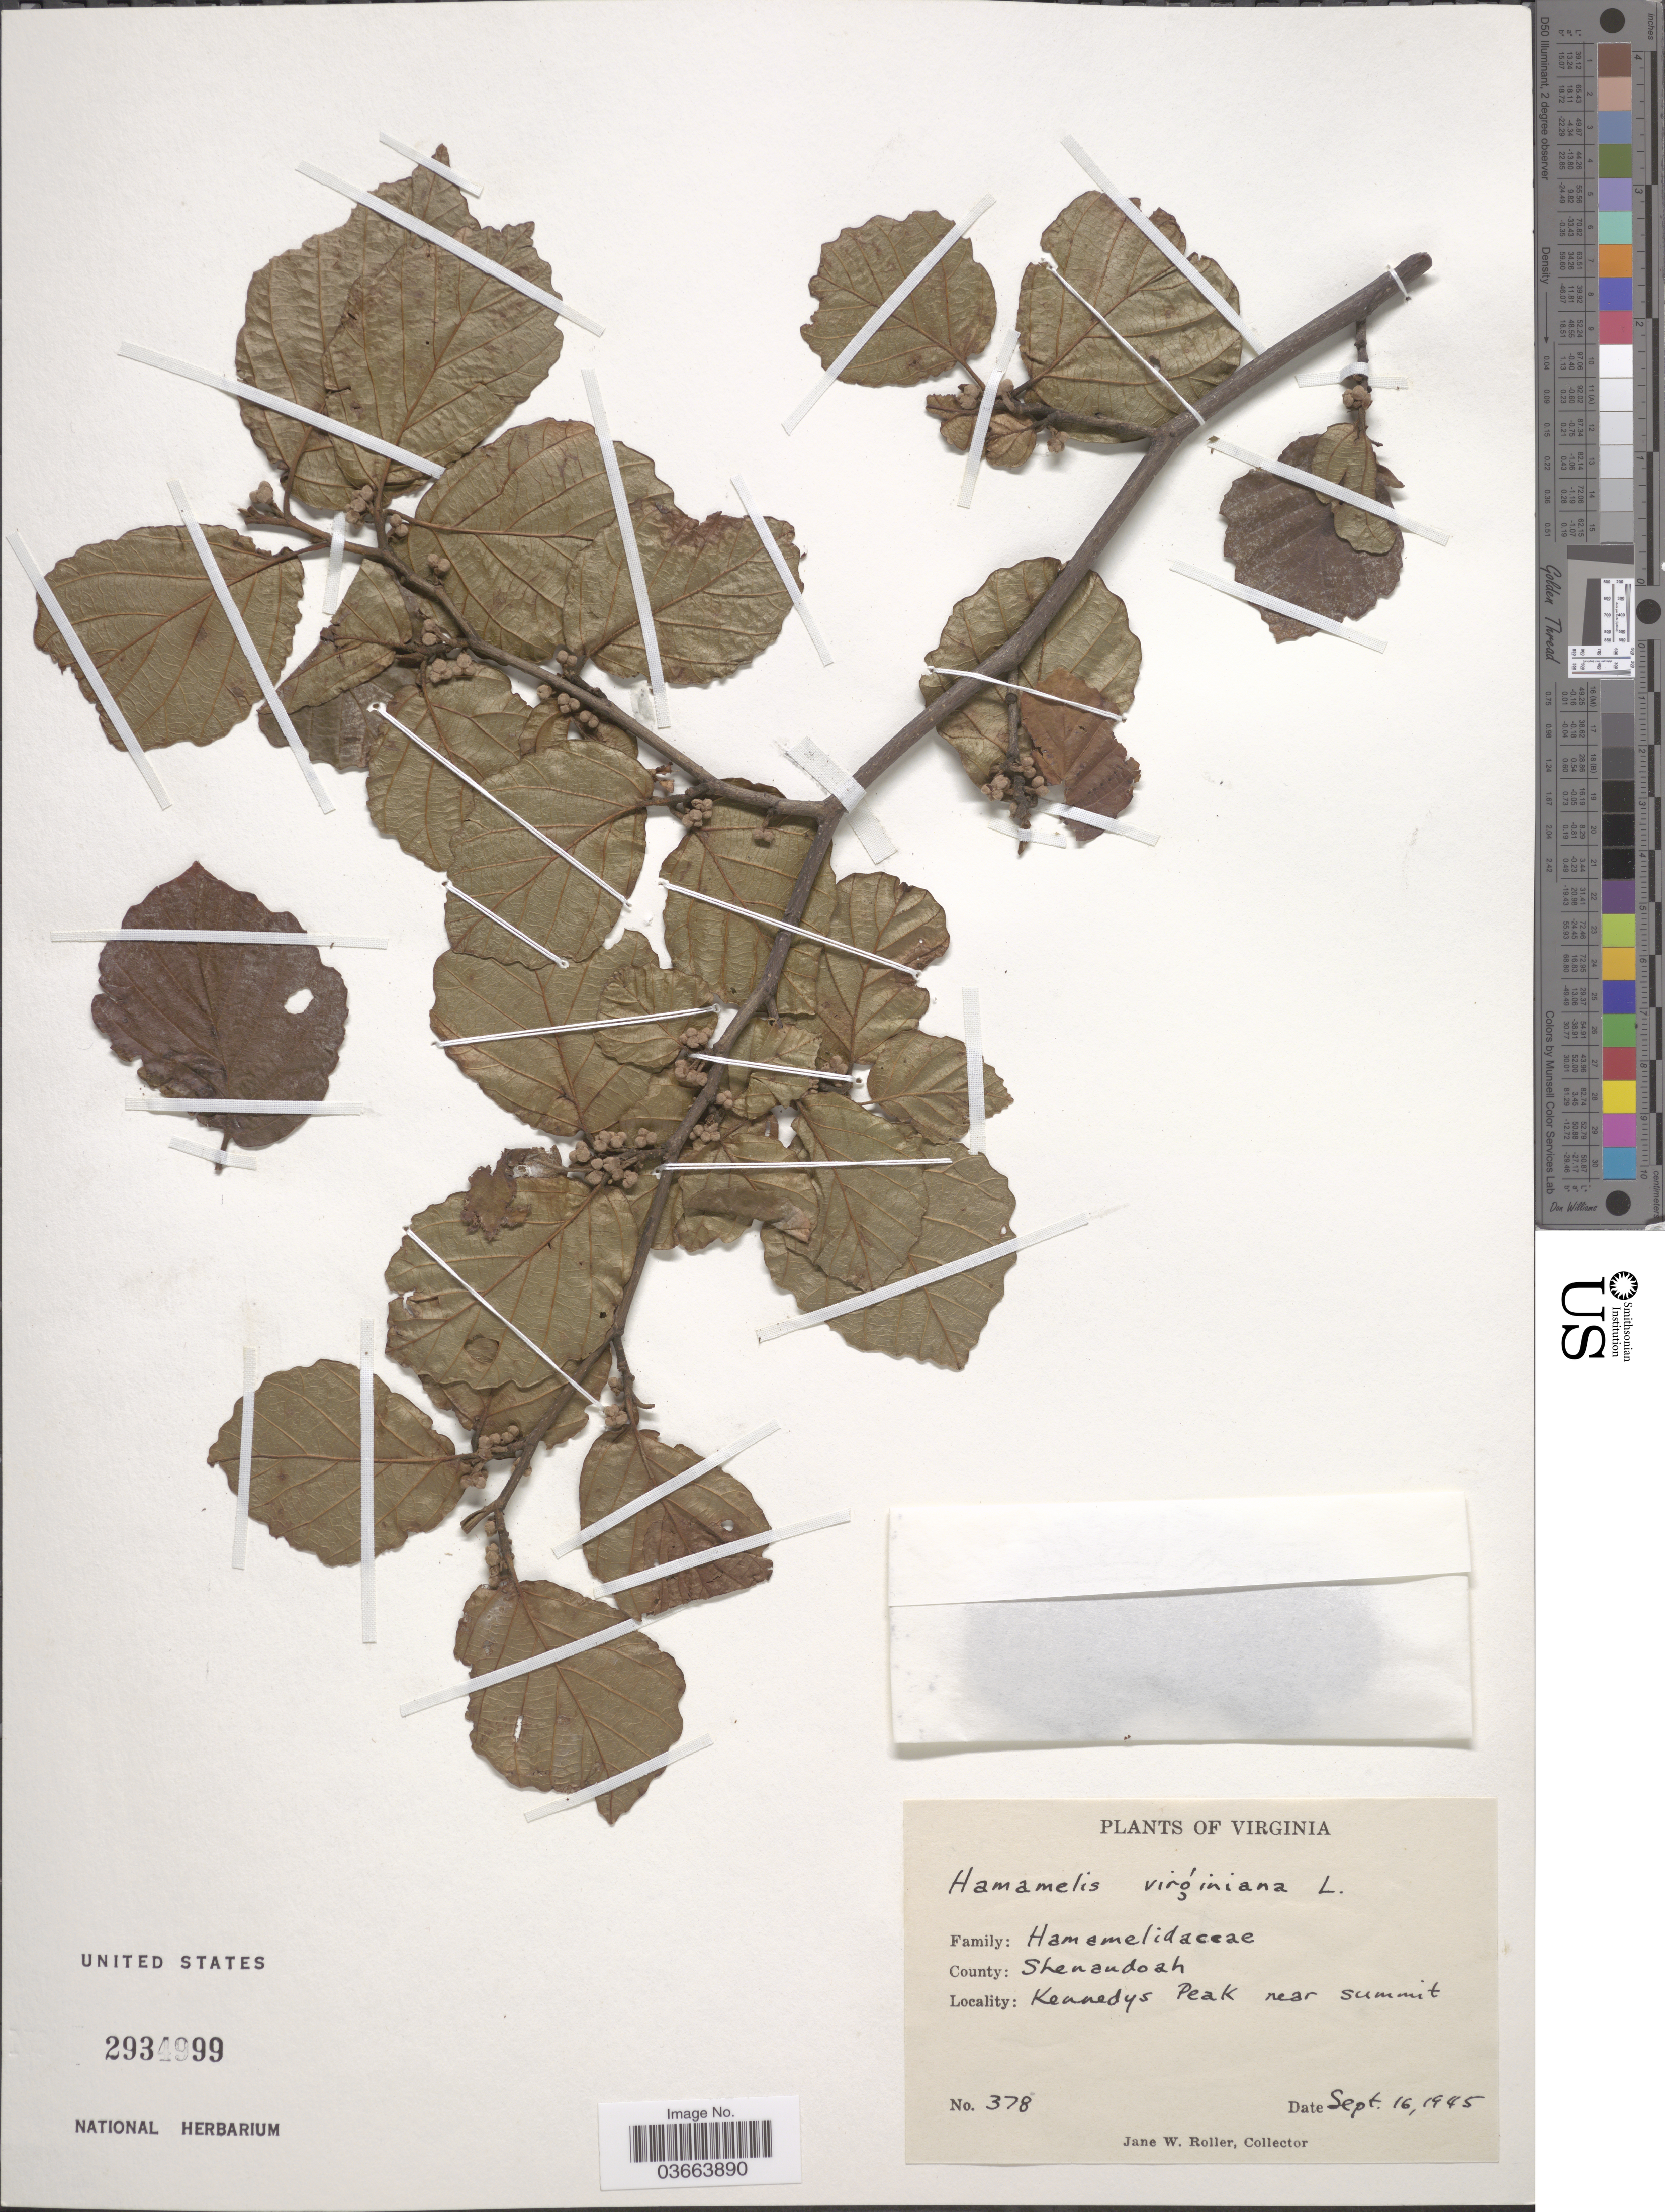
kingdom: Plantae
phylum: Tracheophyta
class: Magnoliopsida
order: Saxifragales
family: Hamamelidaceae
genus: Hamamelis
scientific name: Hamamelis virginiana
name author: L.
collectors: J. W. Roller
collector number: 378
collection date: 1945-10-16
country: United States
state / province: Virginia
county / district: Shenandoah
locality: County: Shenandoah. Kennedys Peak near summit.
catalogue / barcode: US 2934999